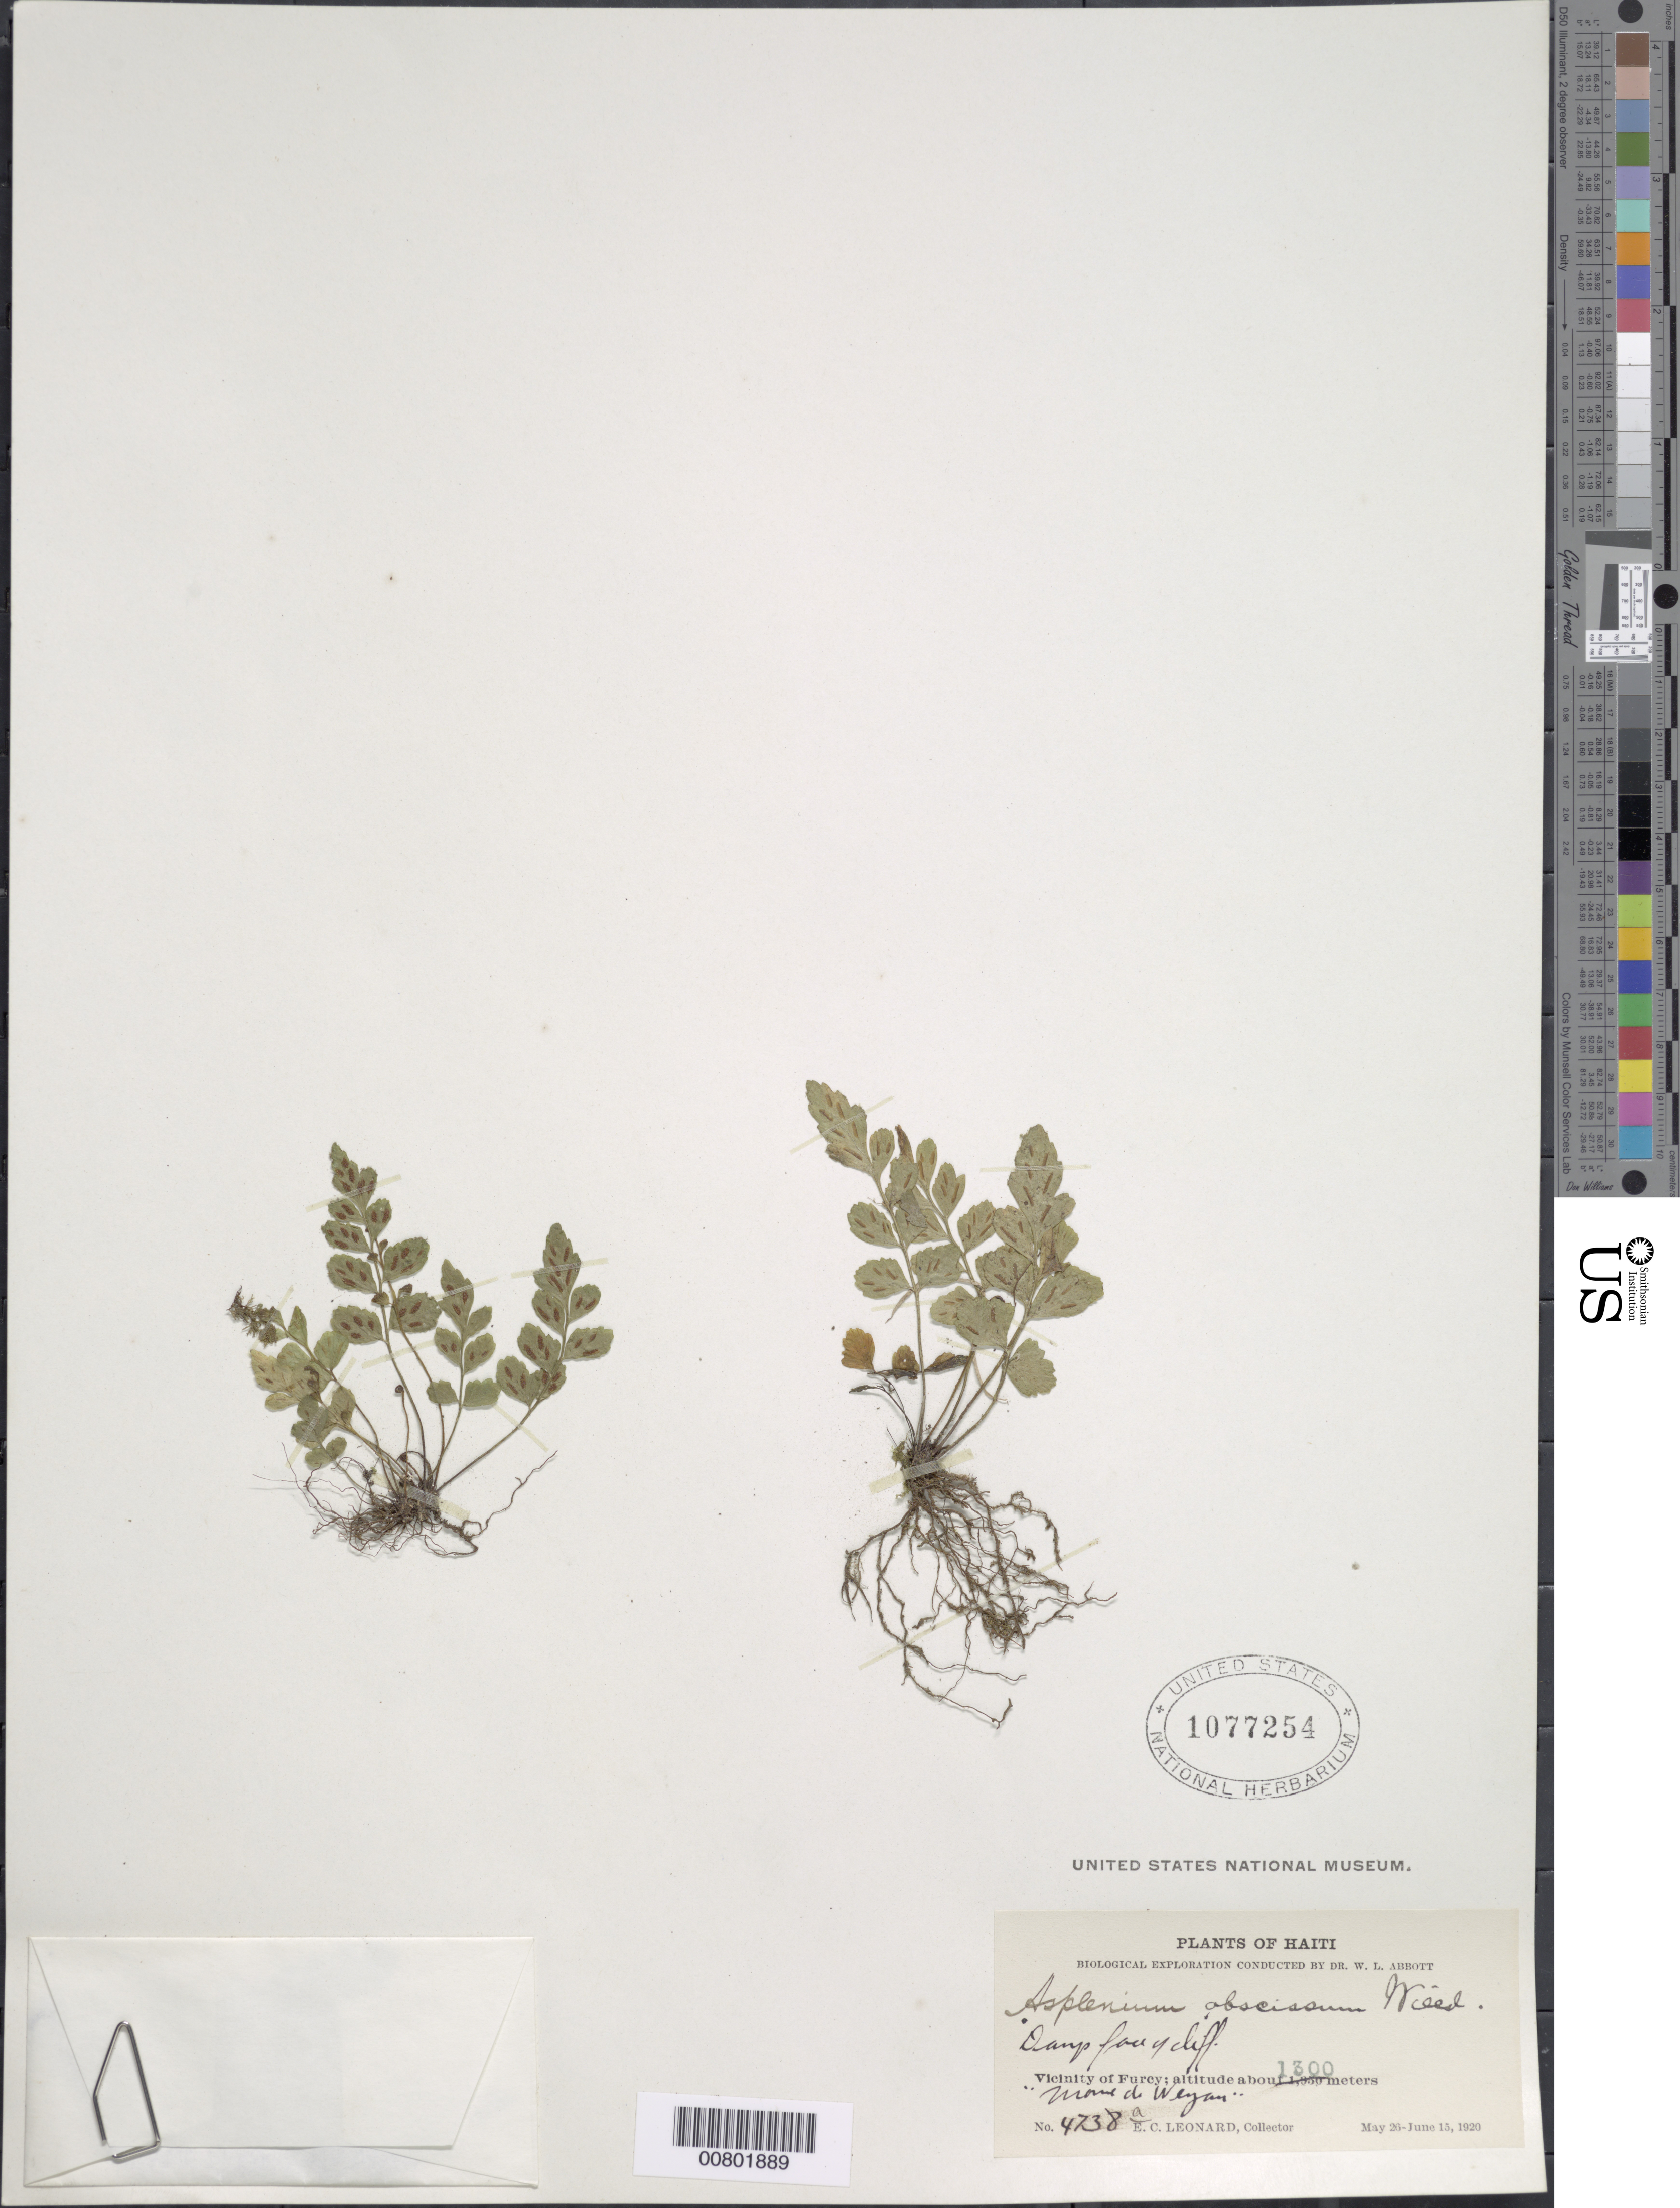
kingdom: Plantae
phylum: Tracheophyta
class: Polypodiopsida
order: Polypodiales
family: Aspleniaceae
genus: Asplenium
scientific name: Asplenium abscissum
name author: Willd.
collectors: E. C. Leonard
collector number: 4738a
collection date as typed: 26 May 1920 to 15 Jun 1920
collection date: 1920-05-26/1920-06-15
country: Haiti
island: Hispaniola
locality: Furcy vicinity, Morne de Wegan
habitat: Damp face of cliff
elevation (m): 1300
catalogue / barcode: US 1077254